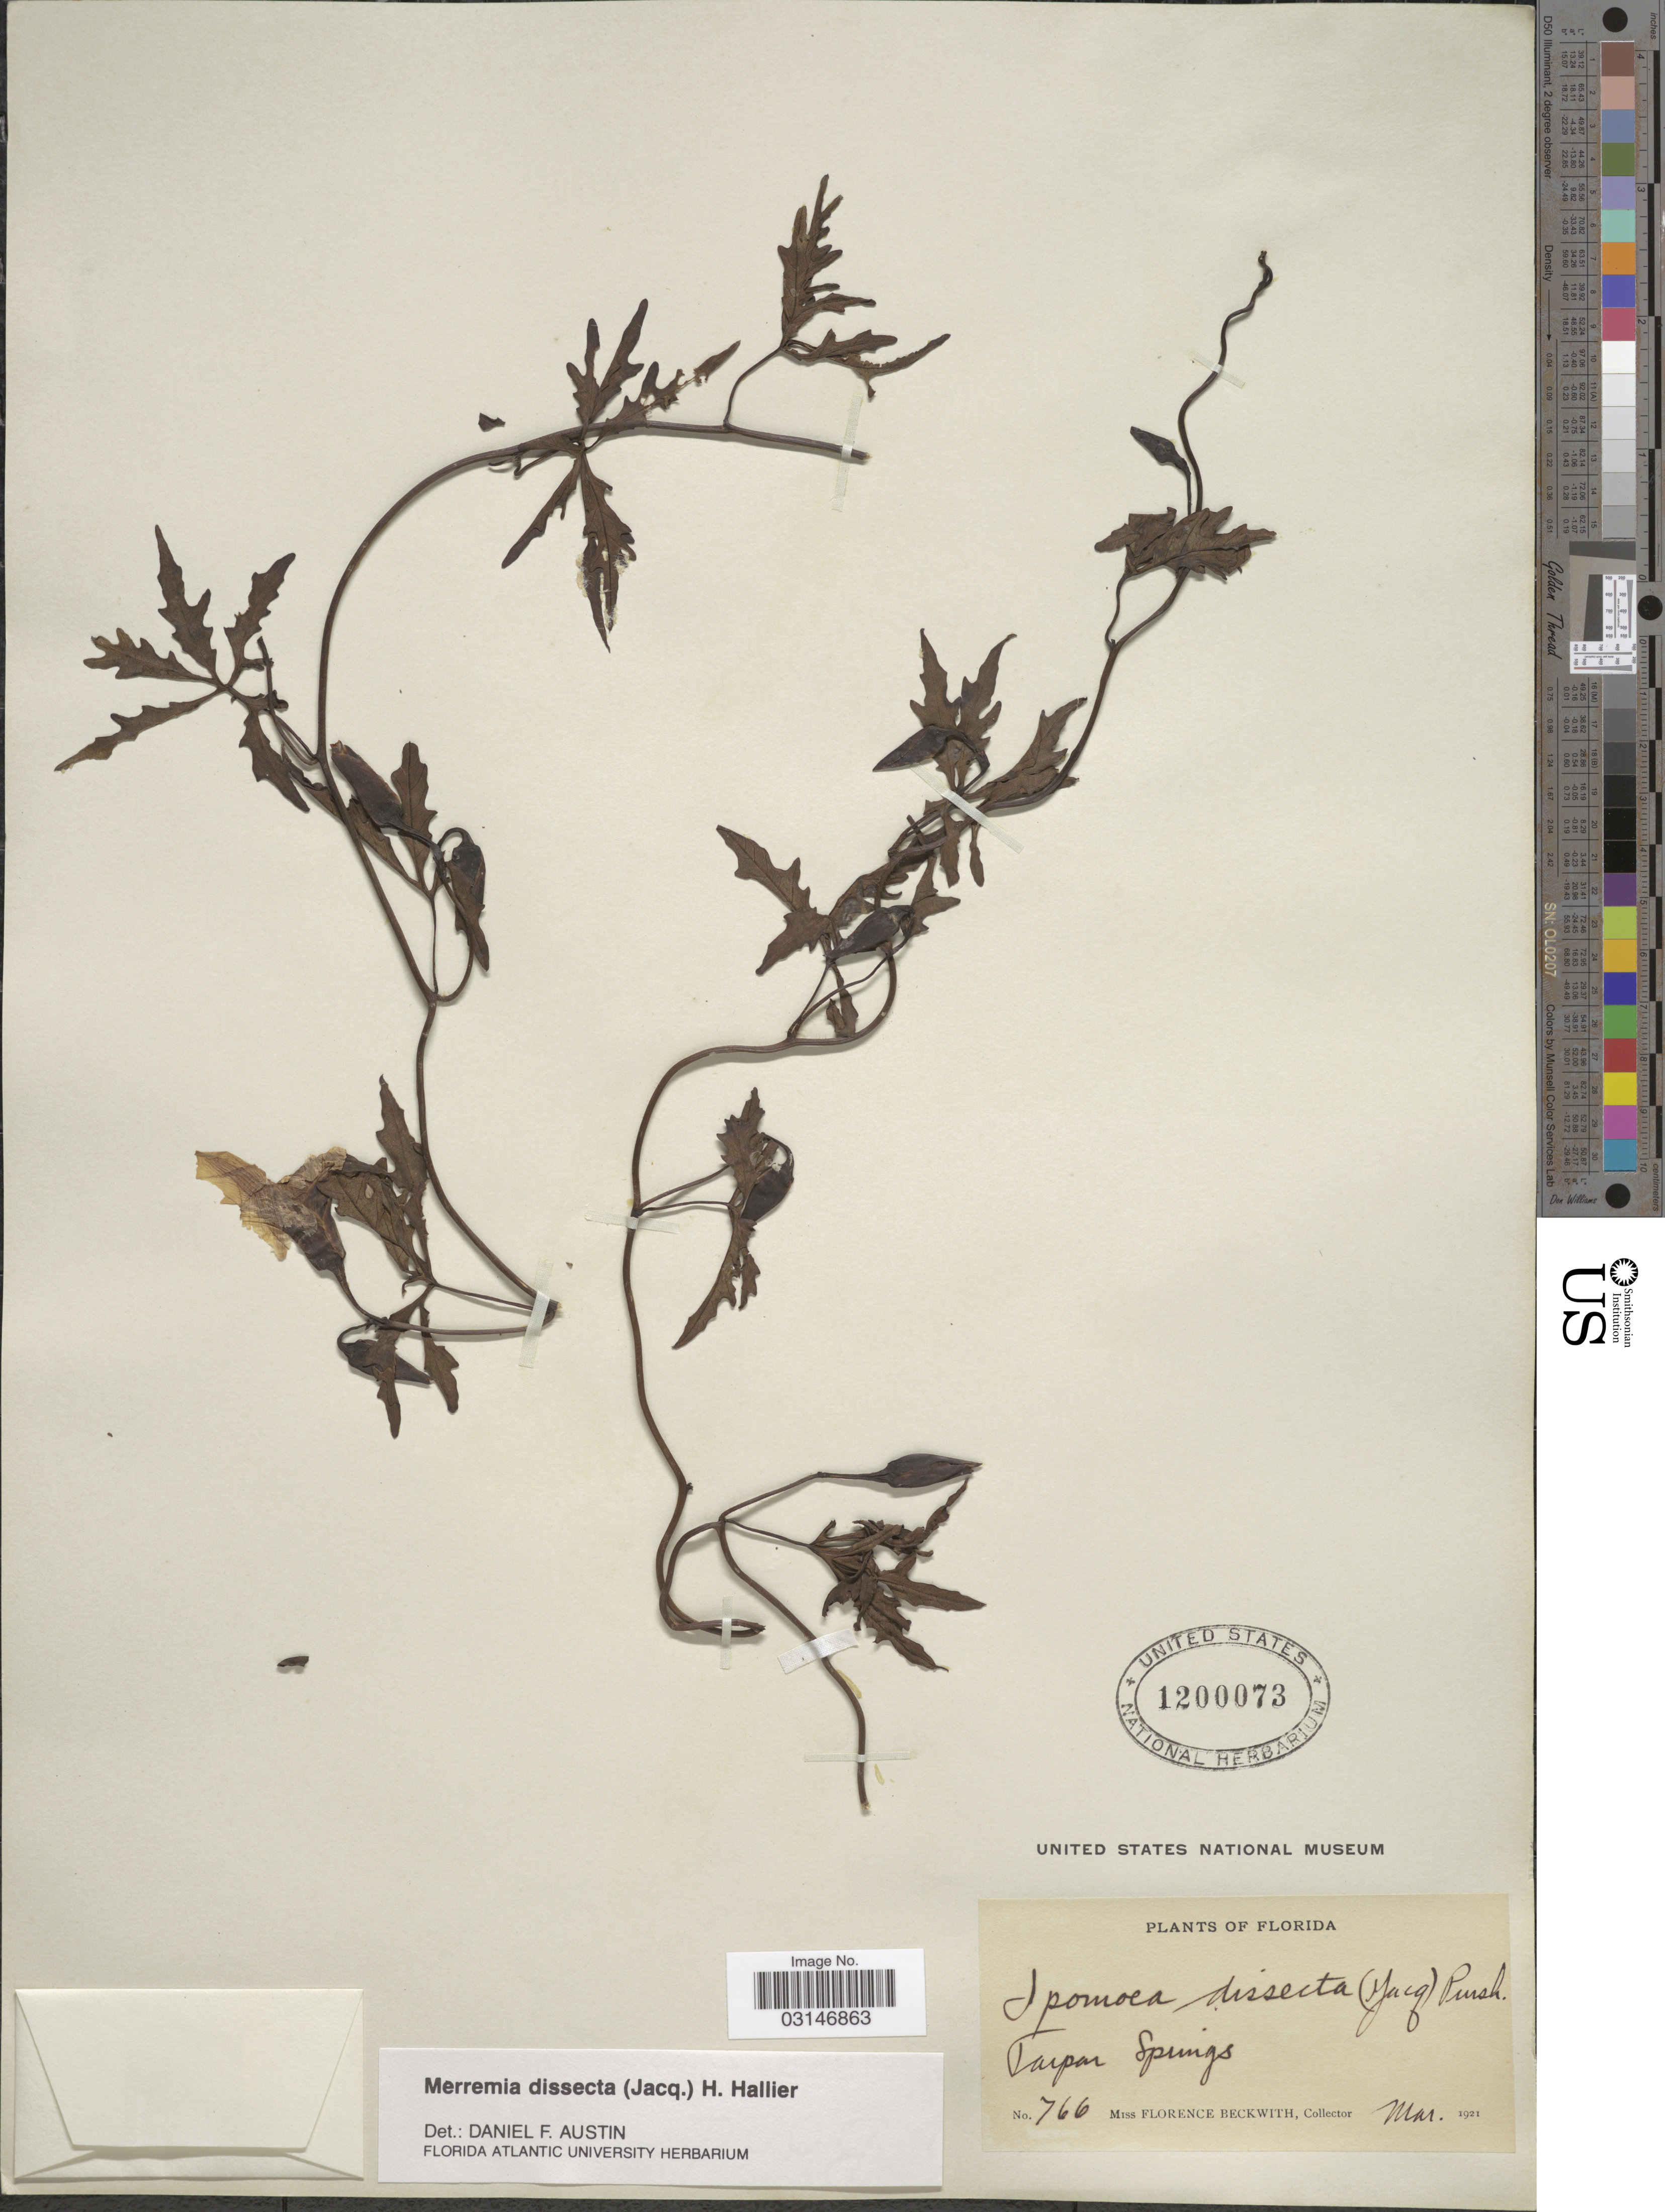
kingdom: Plantae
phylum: Tracheophyta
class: Magnoliopsida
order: Solanales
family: Convolvulaceae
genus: Distimake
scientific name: Distimake dissectus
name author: (Jacq.) A. R. Simões & Staples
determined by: Strong, Mark T., (BOT), Smithsonian Institution - National Museum of Natural History (UNITED STATES)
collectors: F. Beckwith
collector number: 766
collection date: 1921-03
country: United States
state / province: Florida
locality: Tarpon Springs.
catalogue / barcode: US 1200073